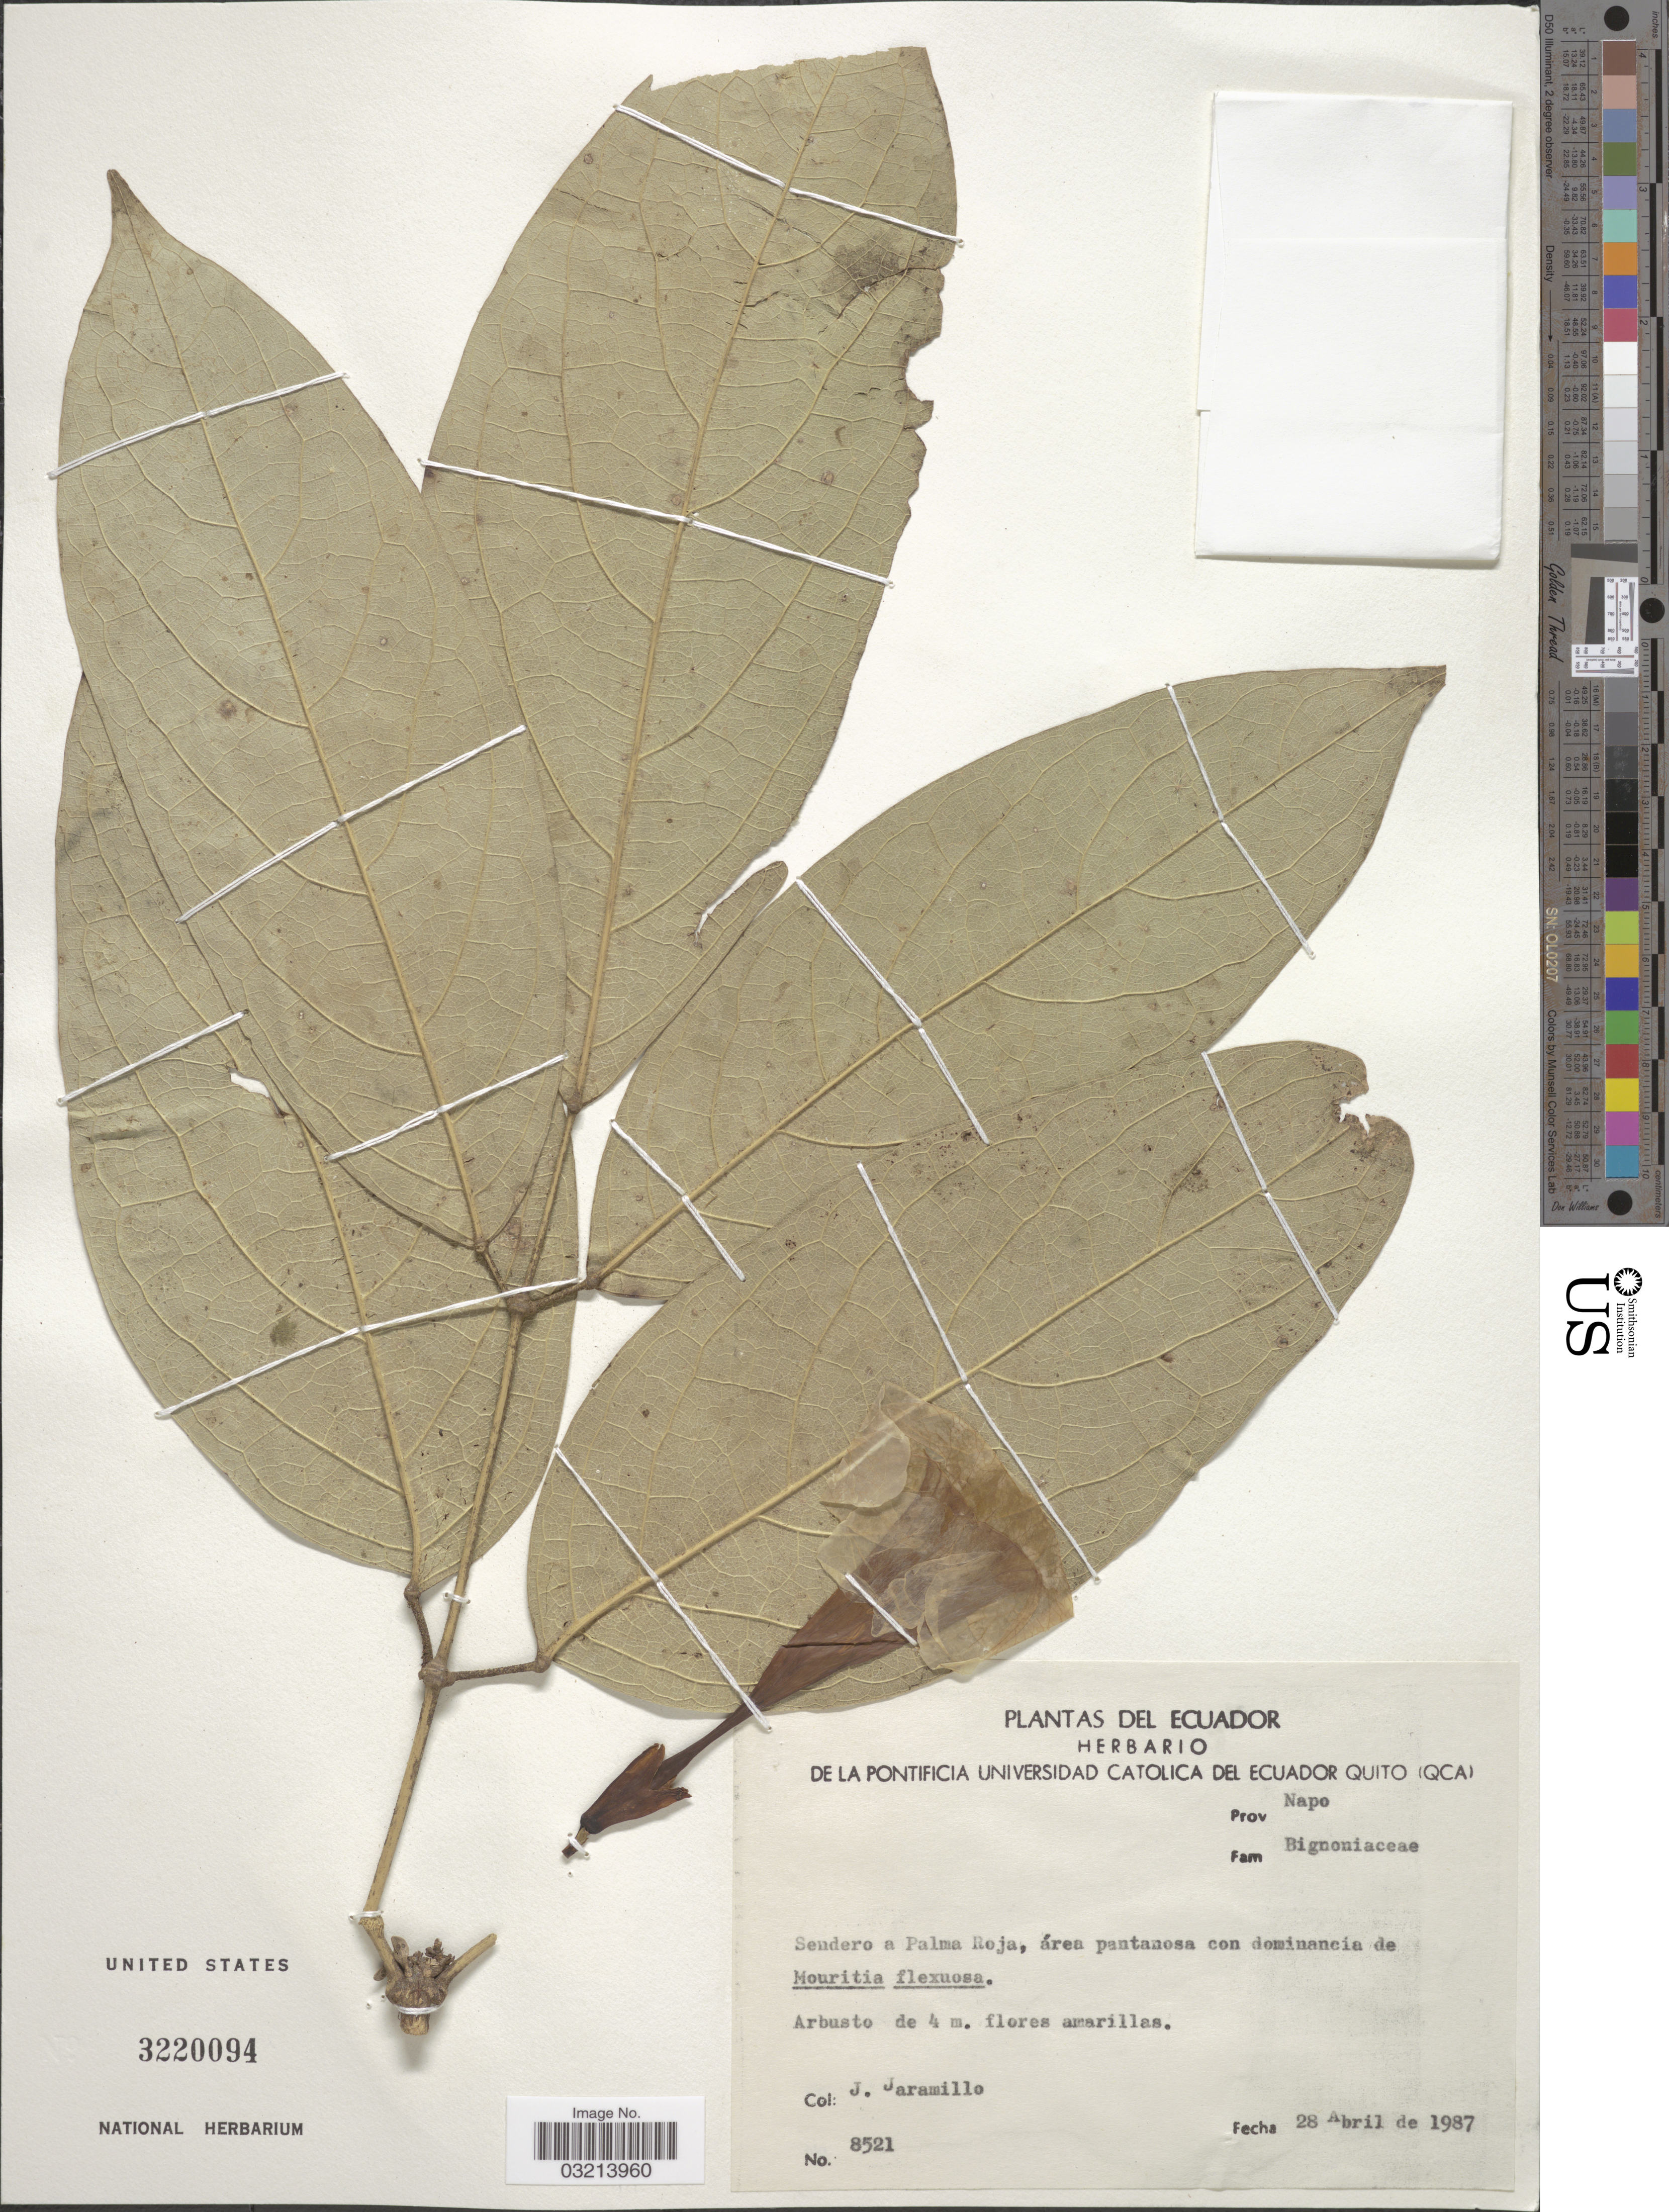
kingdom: Plantae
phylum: Tracheophyta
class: Magnoliopsida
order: Lamiales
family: Bignoniaceae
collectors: J. Jaramillo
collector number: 8521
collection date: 1987-04-28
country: Ecuador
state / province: Napo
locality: Sendero a Palma Roja.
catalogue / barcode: US 3220094